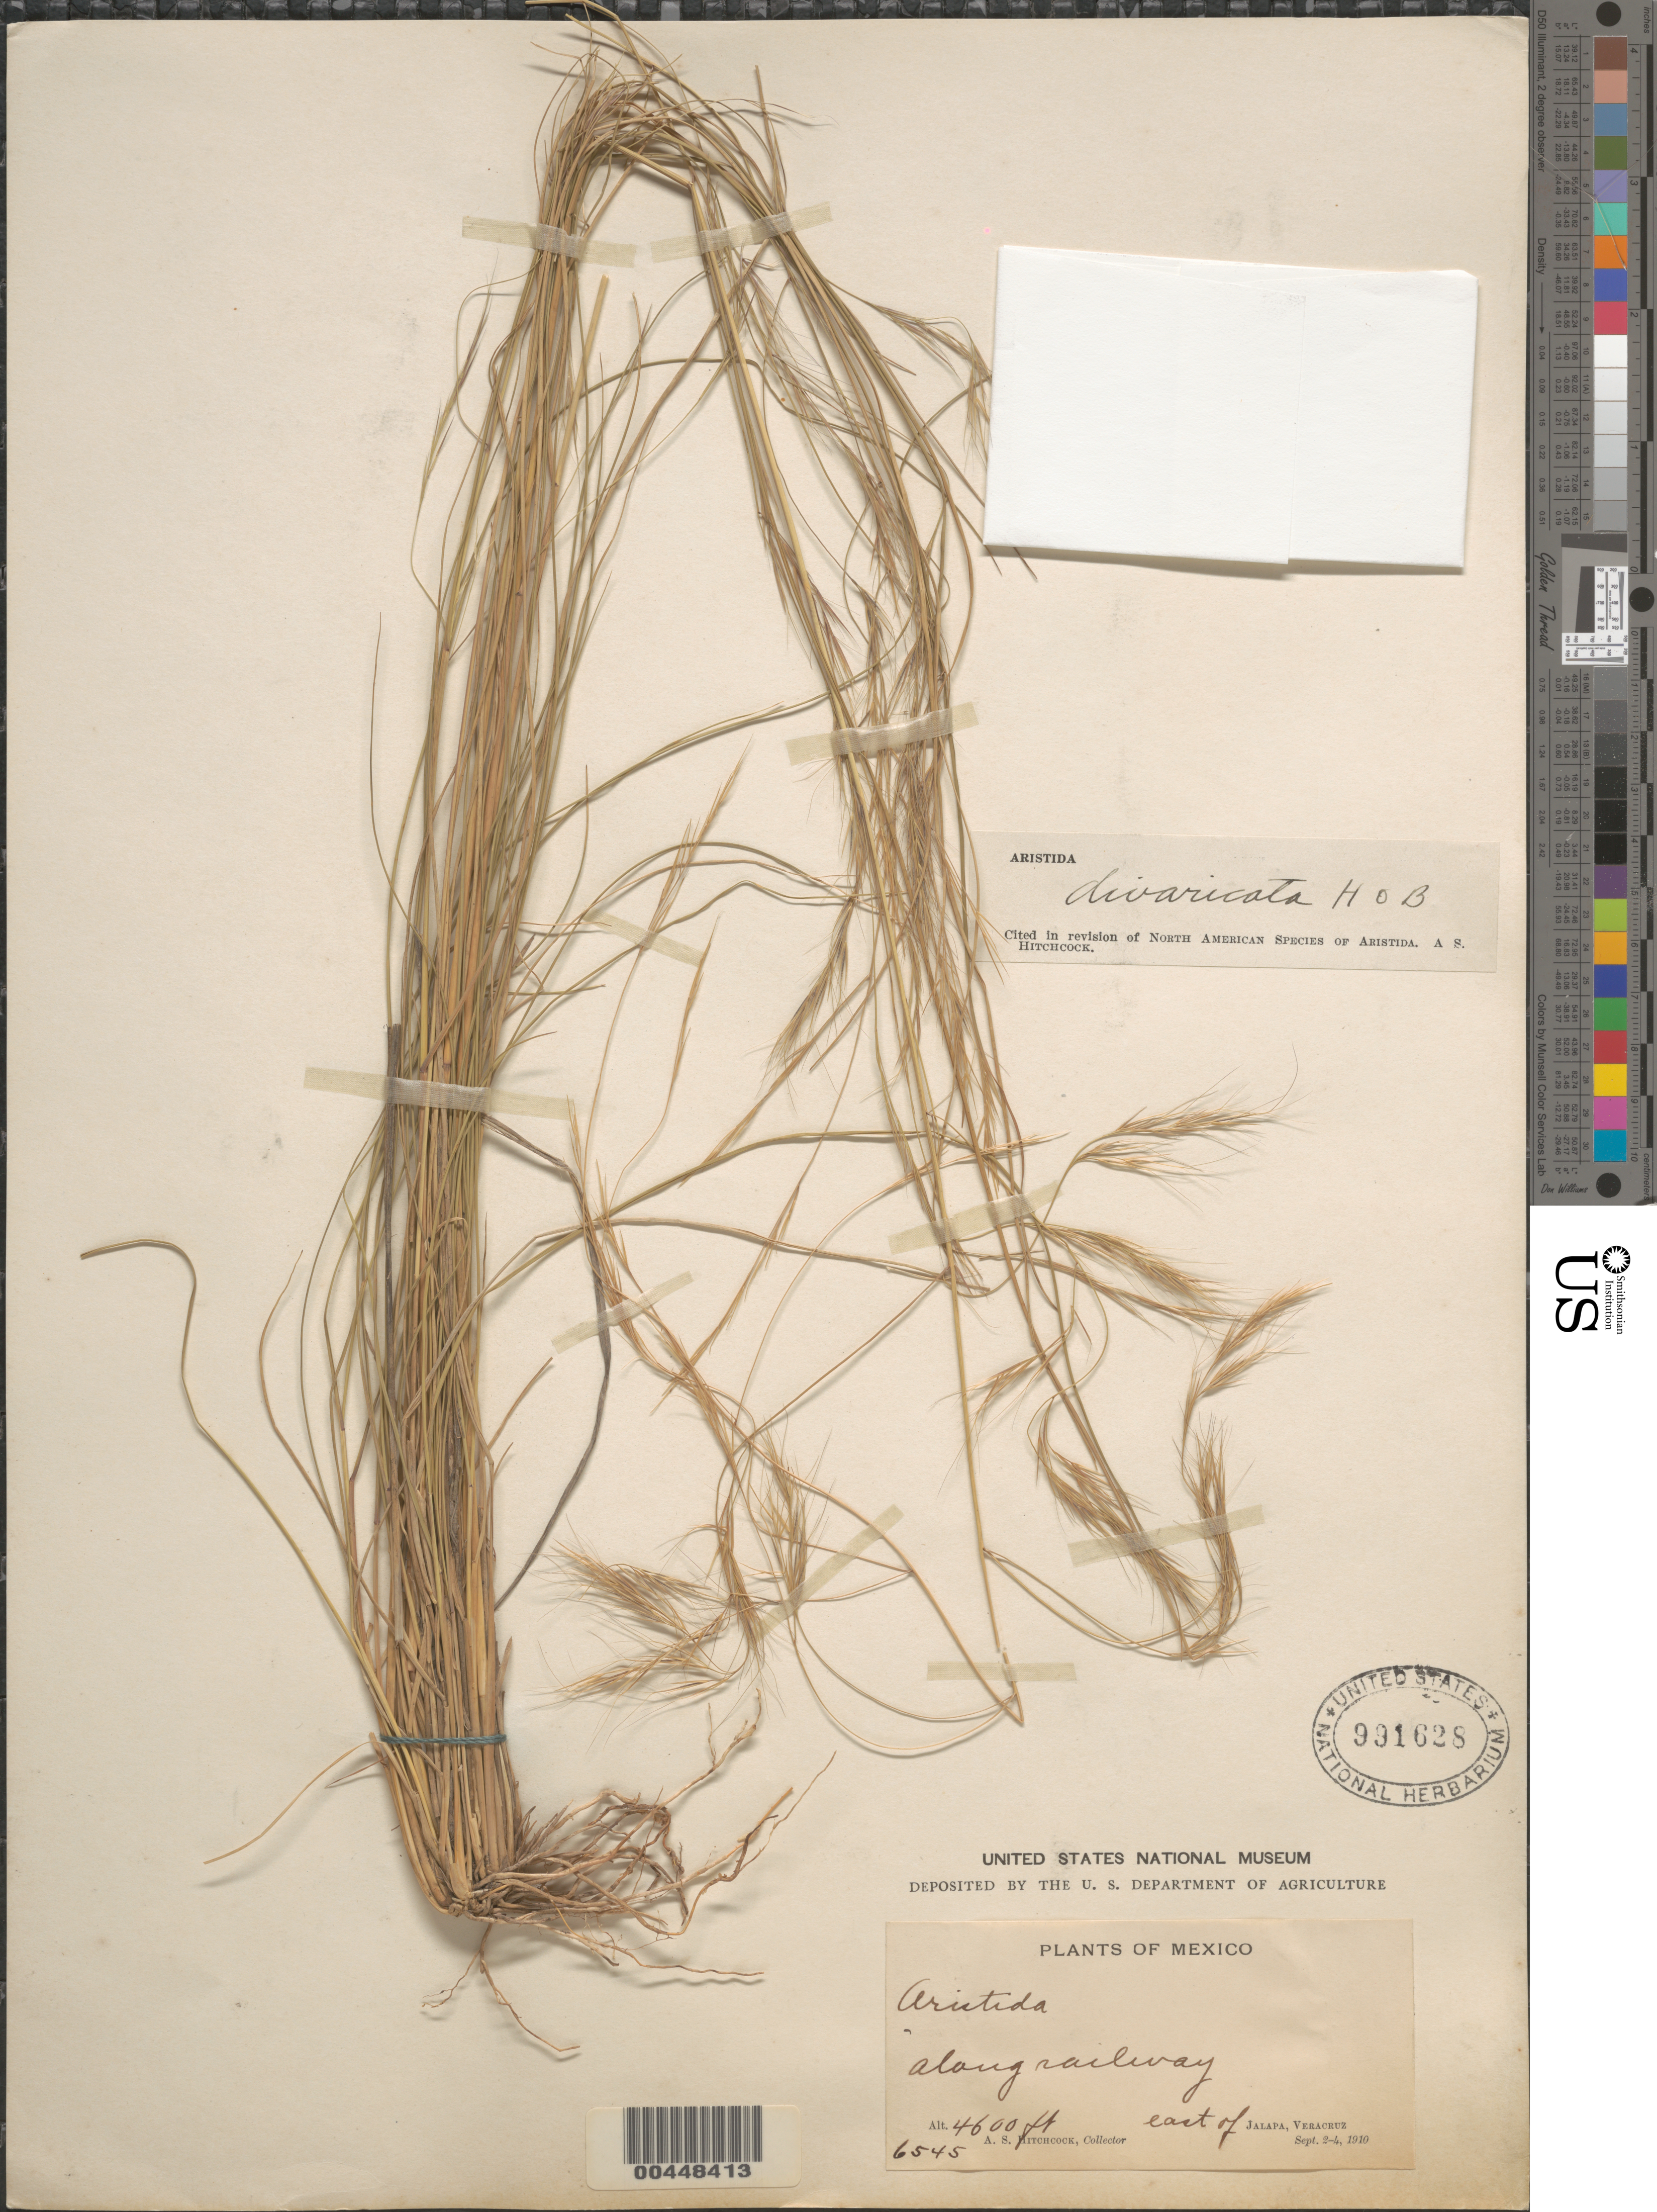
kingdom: Plantae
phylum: Tracheophyta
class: Liliopsida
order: Poales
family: Poaceae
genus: Aristida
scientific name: Aristida divaricata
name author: Humb. & Bonpl. ex Willd.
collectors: A. S. Hitchcock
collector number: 6545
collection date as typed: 2 Sep 1910 to 4 Sep 1910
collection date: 1910-09-02/1910-09-04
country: Mexico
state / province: Veracruz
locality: East of Jalapa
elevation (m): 1402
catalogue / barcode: US 991628